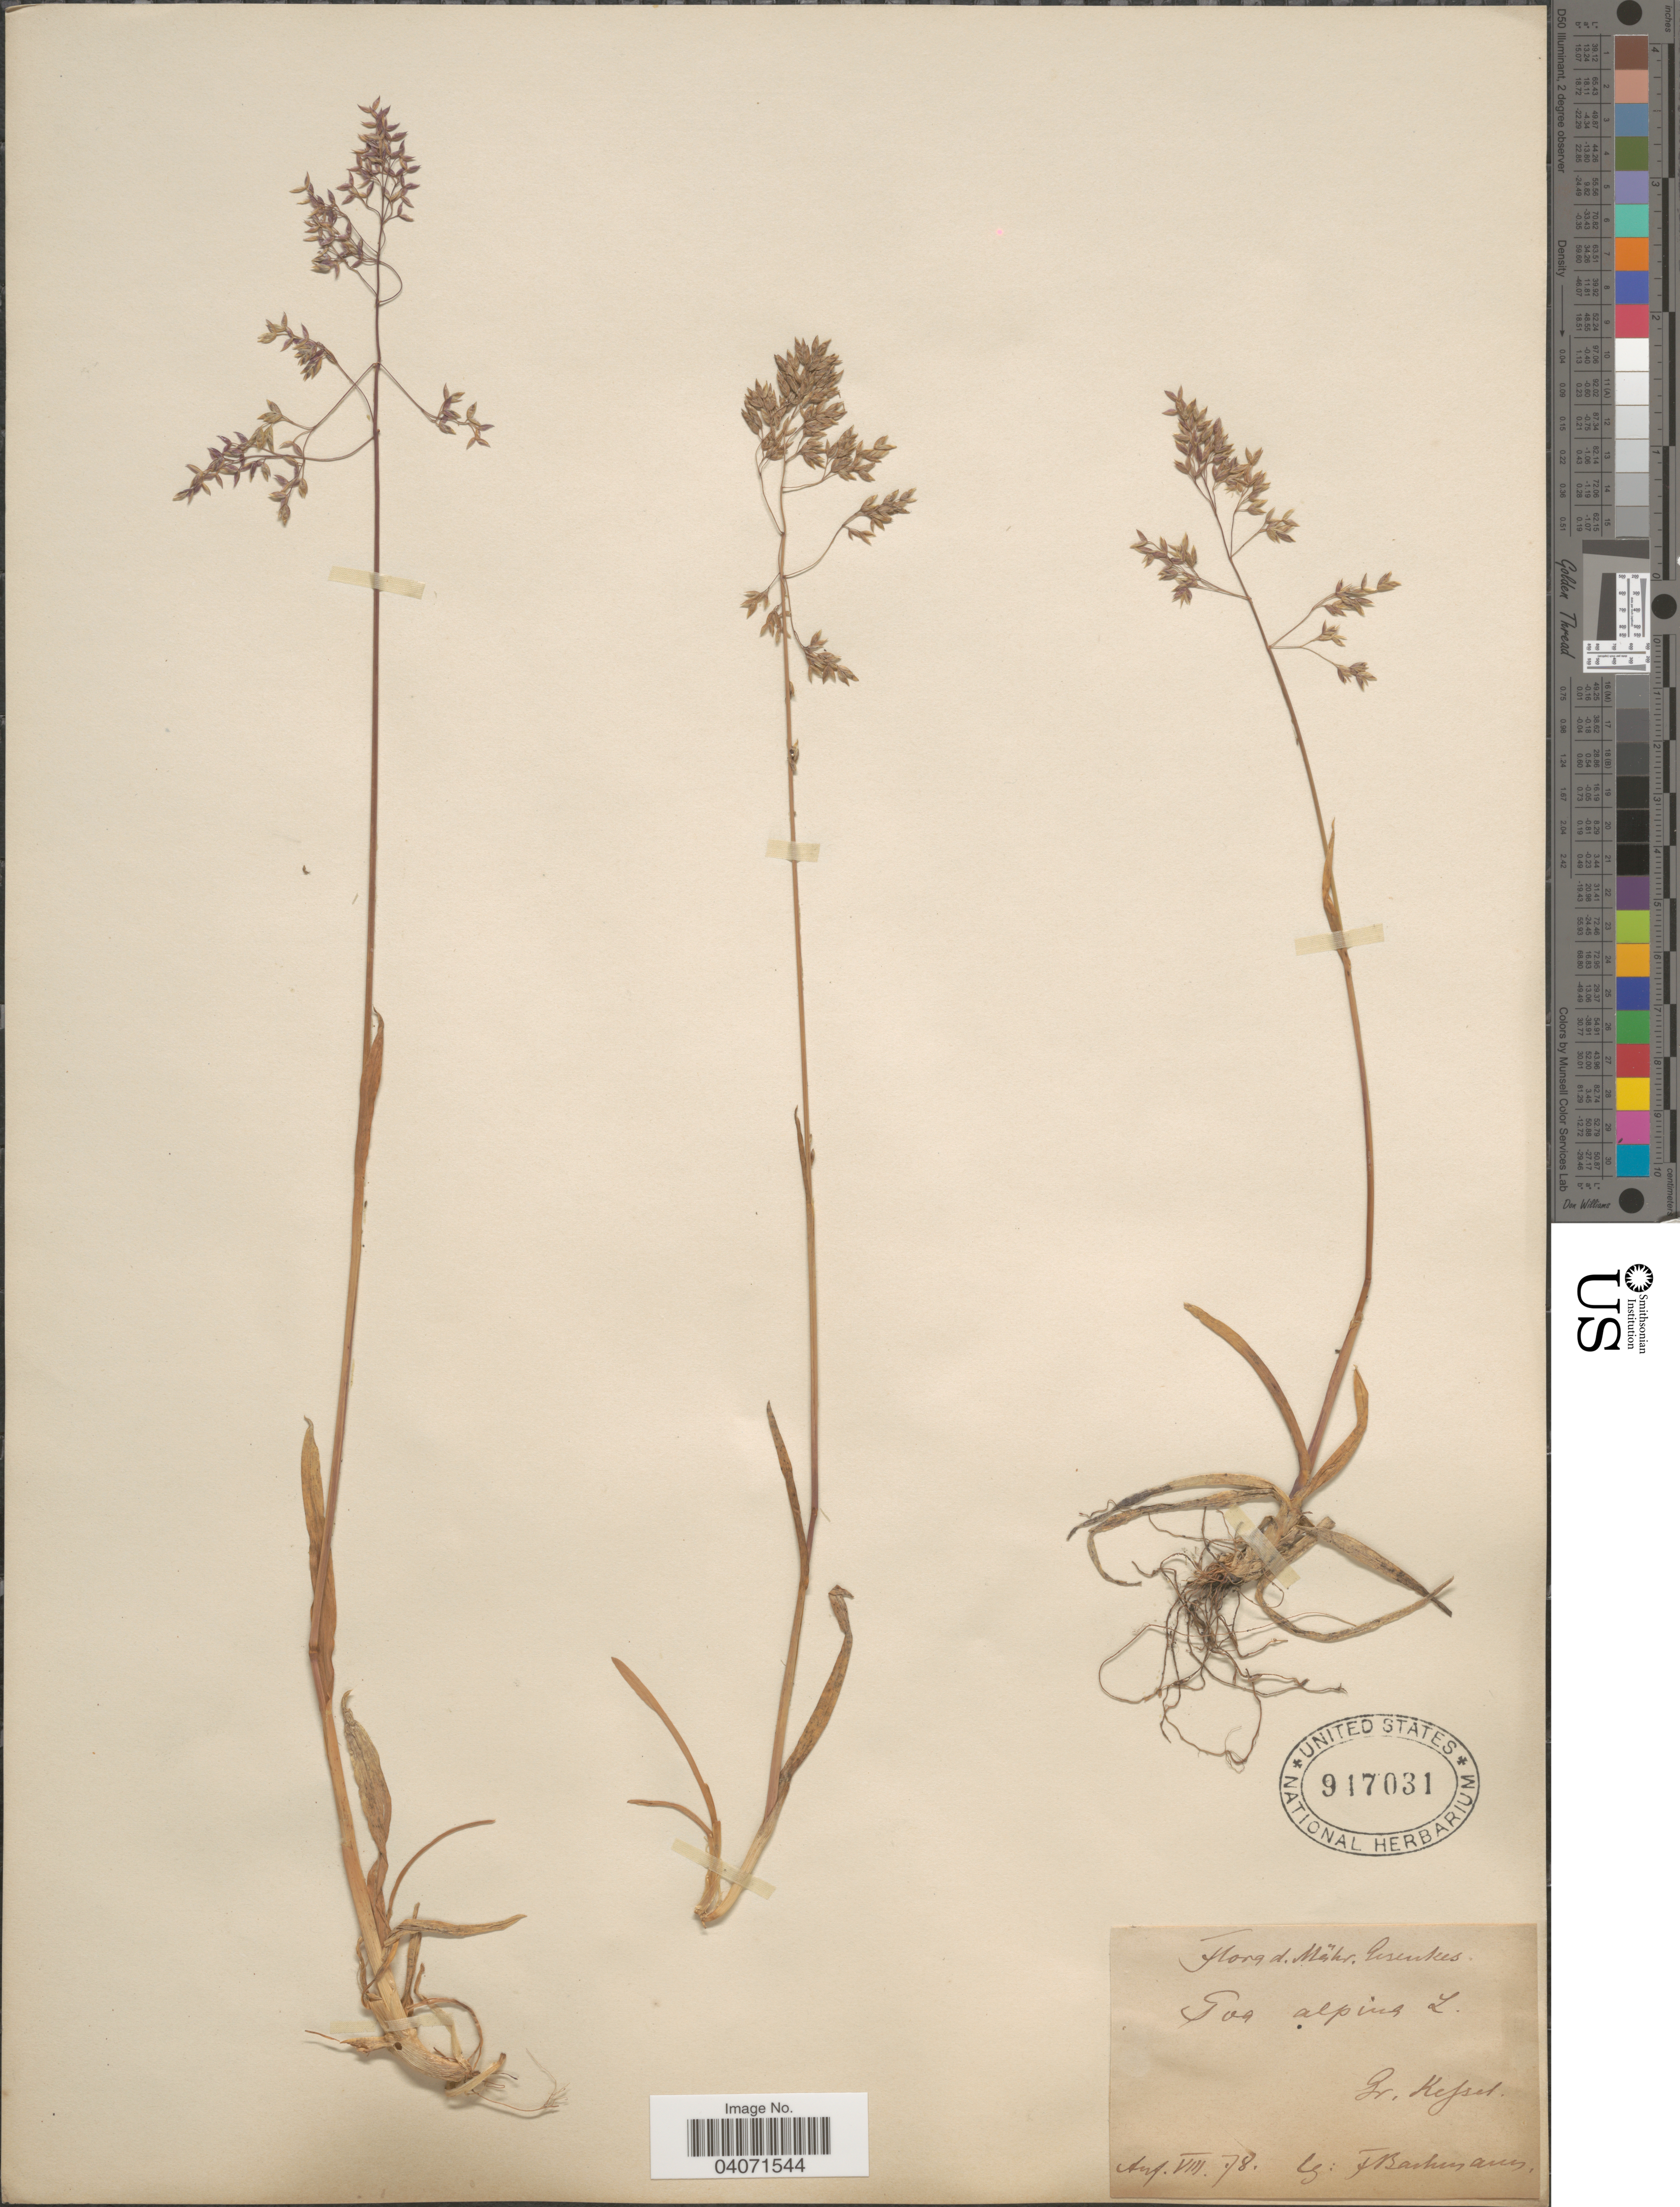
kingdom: Plantae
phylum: Tracheophyta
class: Liliopsida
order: Poales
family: Poaceae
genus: Poa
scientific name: Poa alpina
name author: L.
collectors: F. Buchenau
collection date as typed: Transcribed d/m/y: /8/78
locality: Gr. Kessel.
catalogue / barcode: US 947031